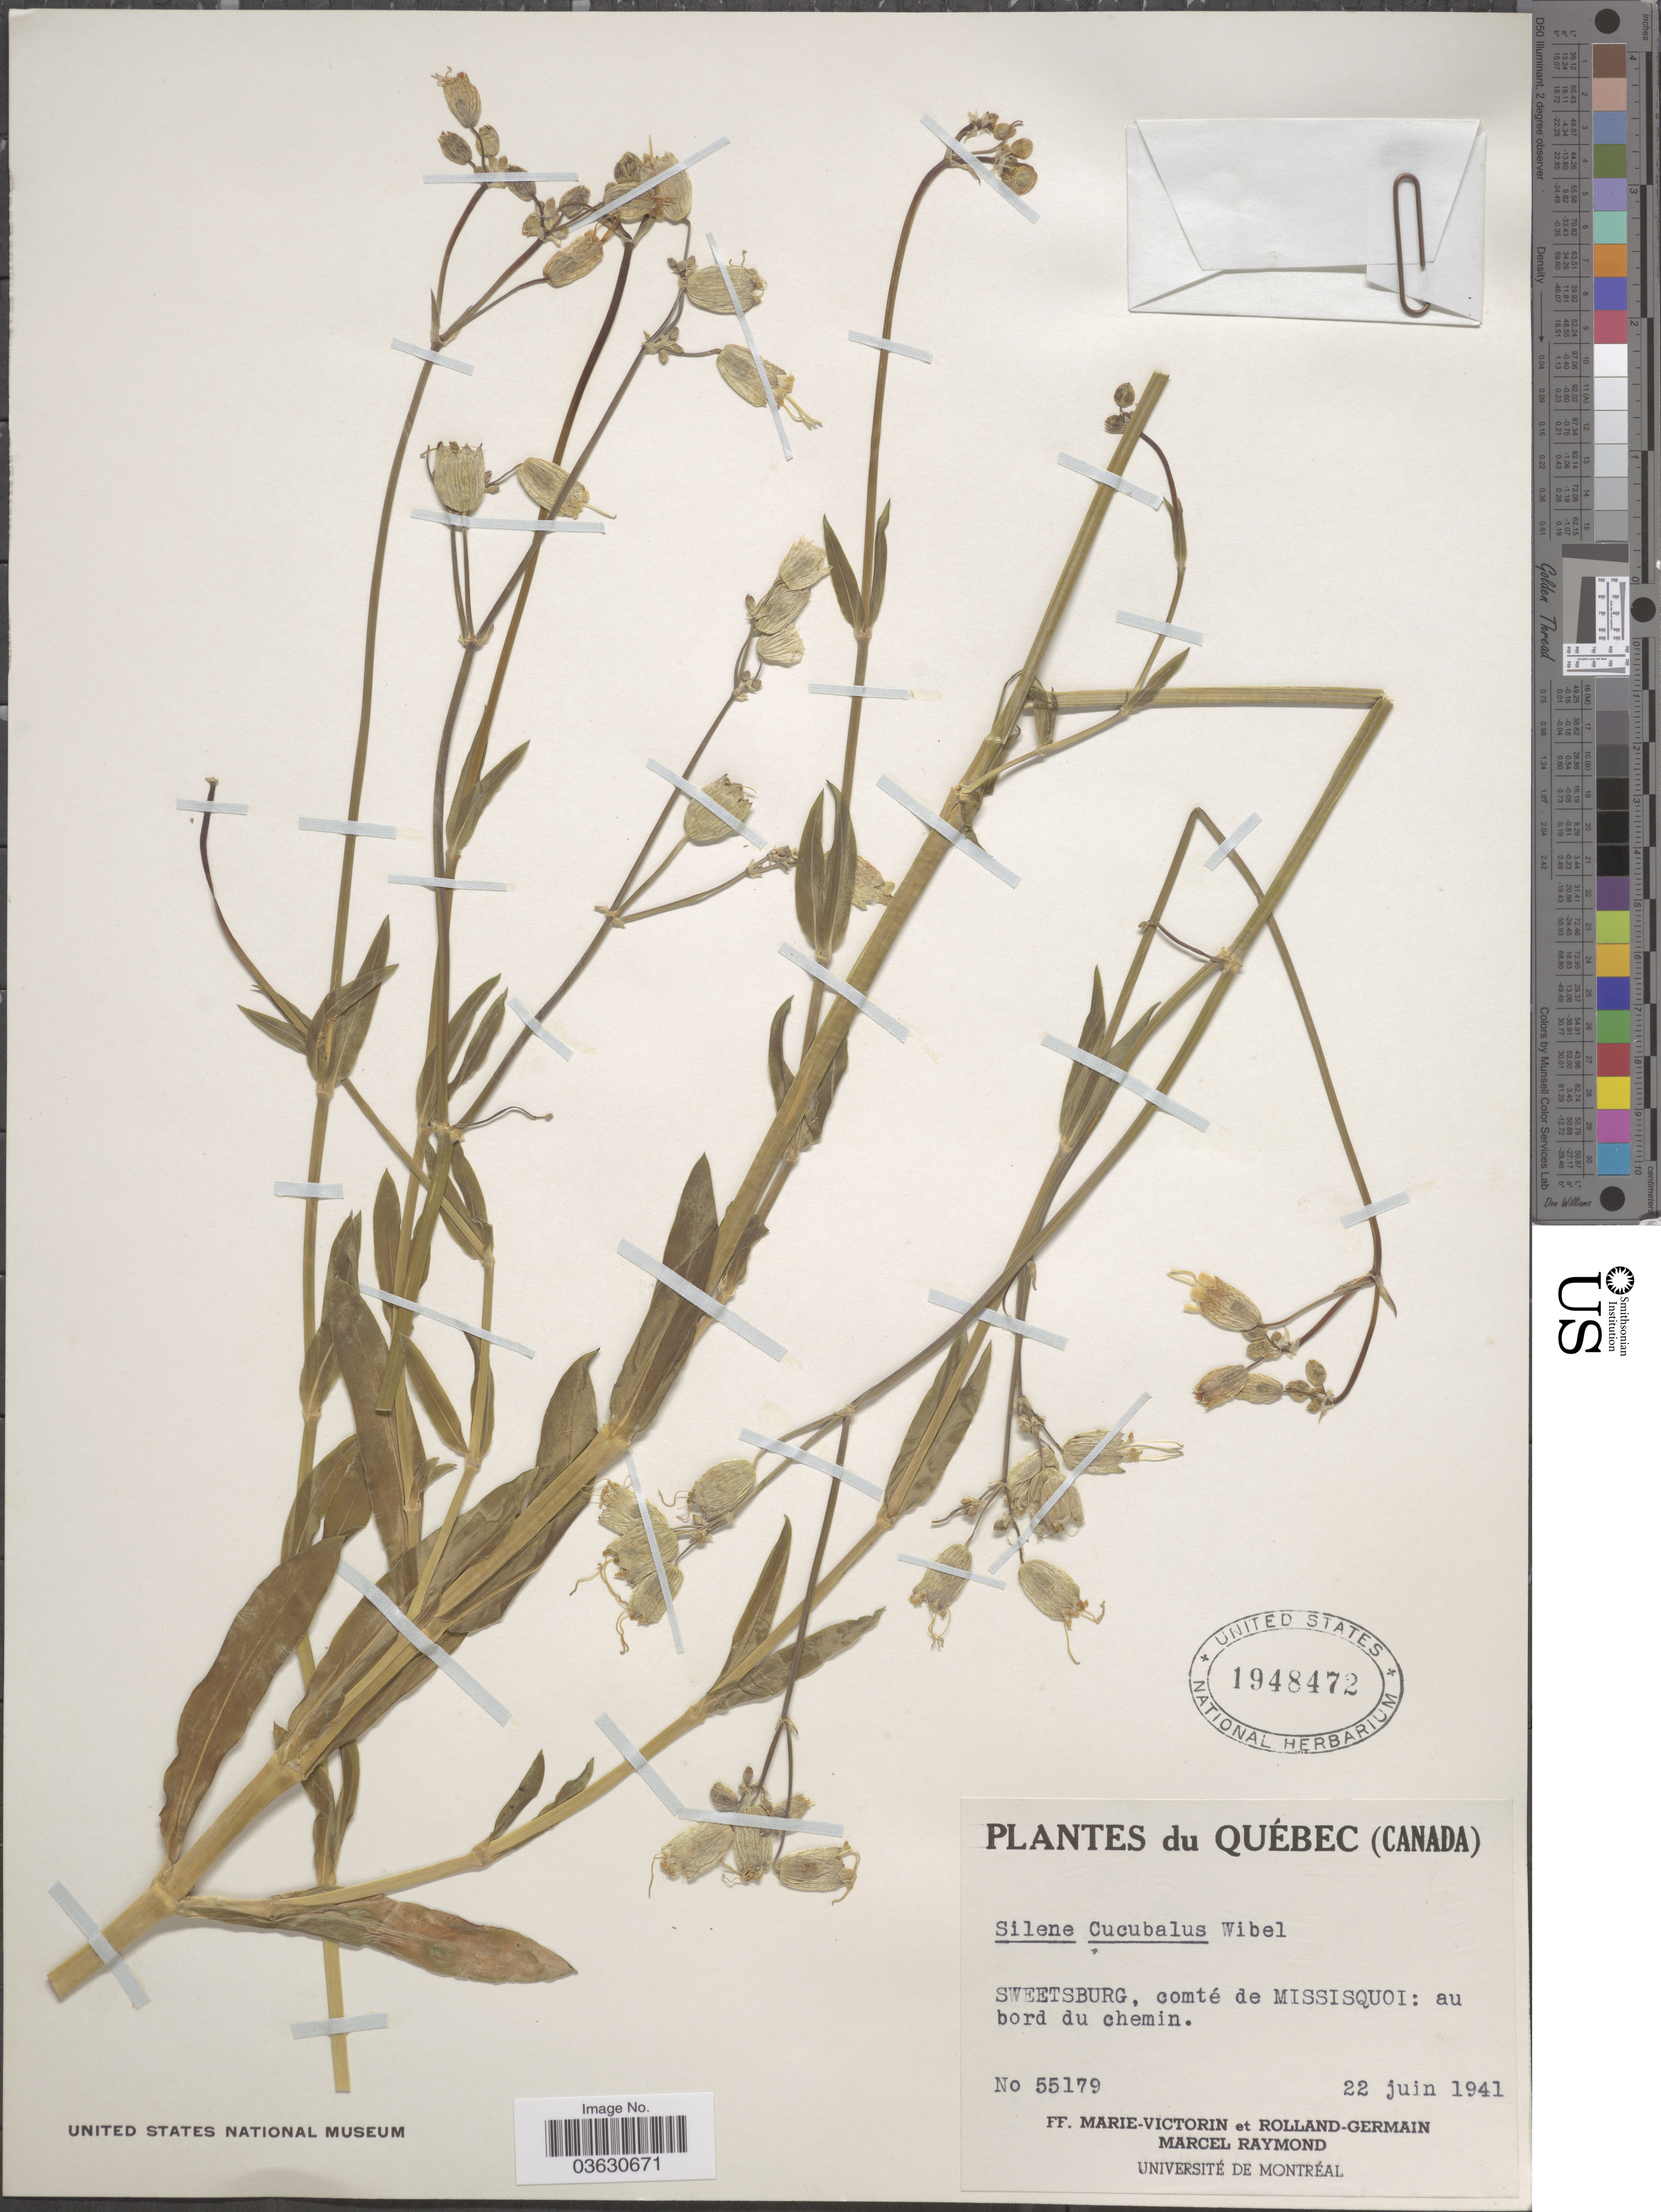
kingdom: Plantae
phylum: Tracheophyta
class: Magnoliopsida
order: Caryophyllales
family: Caryophyllaceae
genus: Silene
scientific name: Silene cucubalus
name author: L.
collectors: F. Marie-Victorin, Rolland-Germain & M. Raymond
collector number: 55179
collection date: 1941-06-22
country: Canada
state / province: Quebec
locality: Sweetsburg, comté de Missisquoi: au bord du chemin.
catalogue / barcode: US 1948472